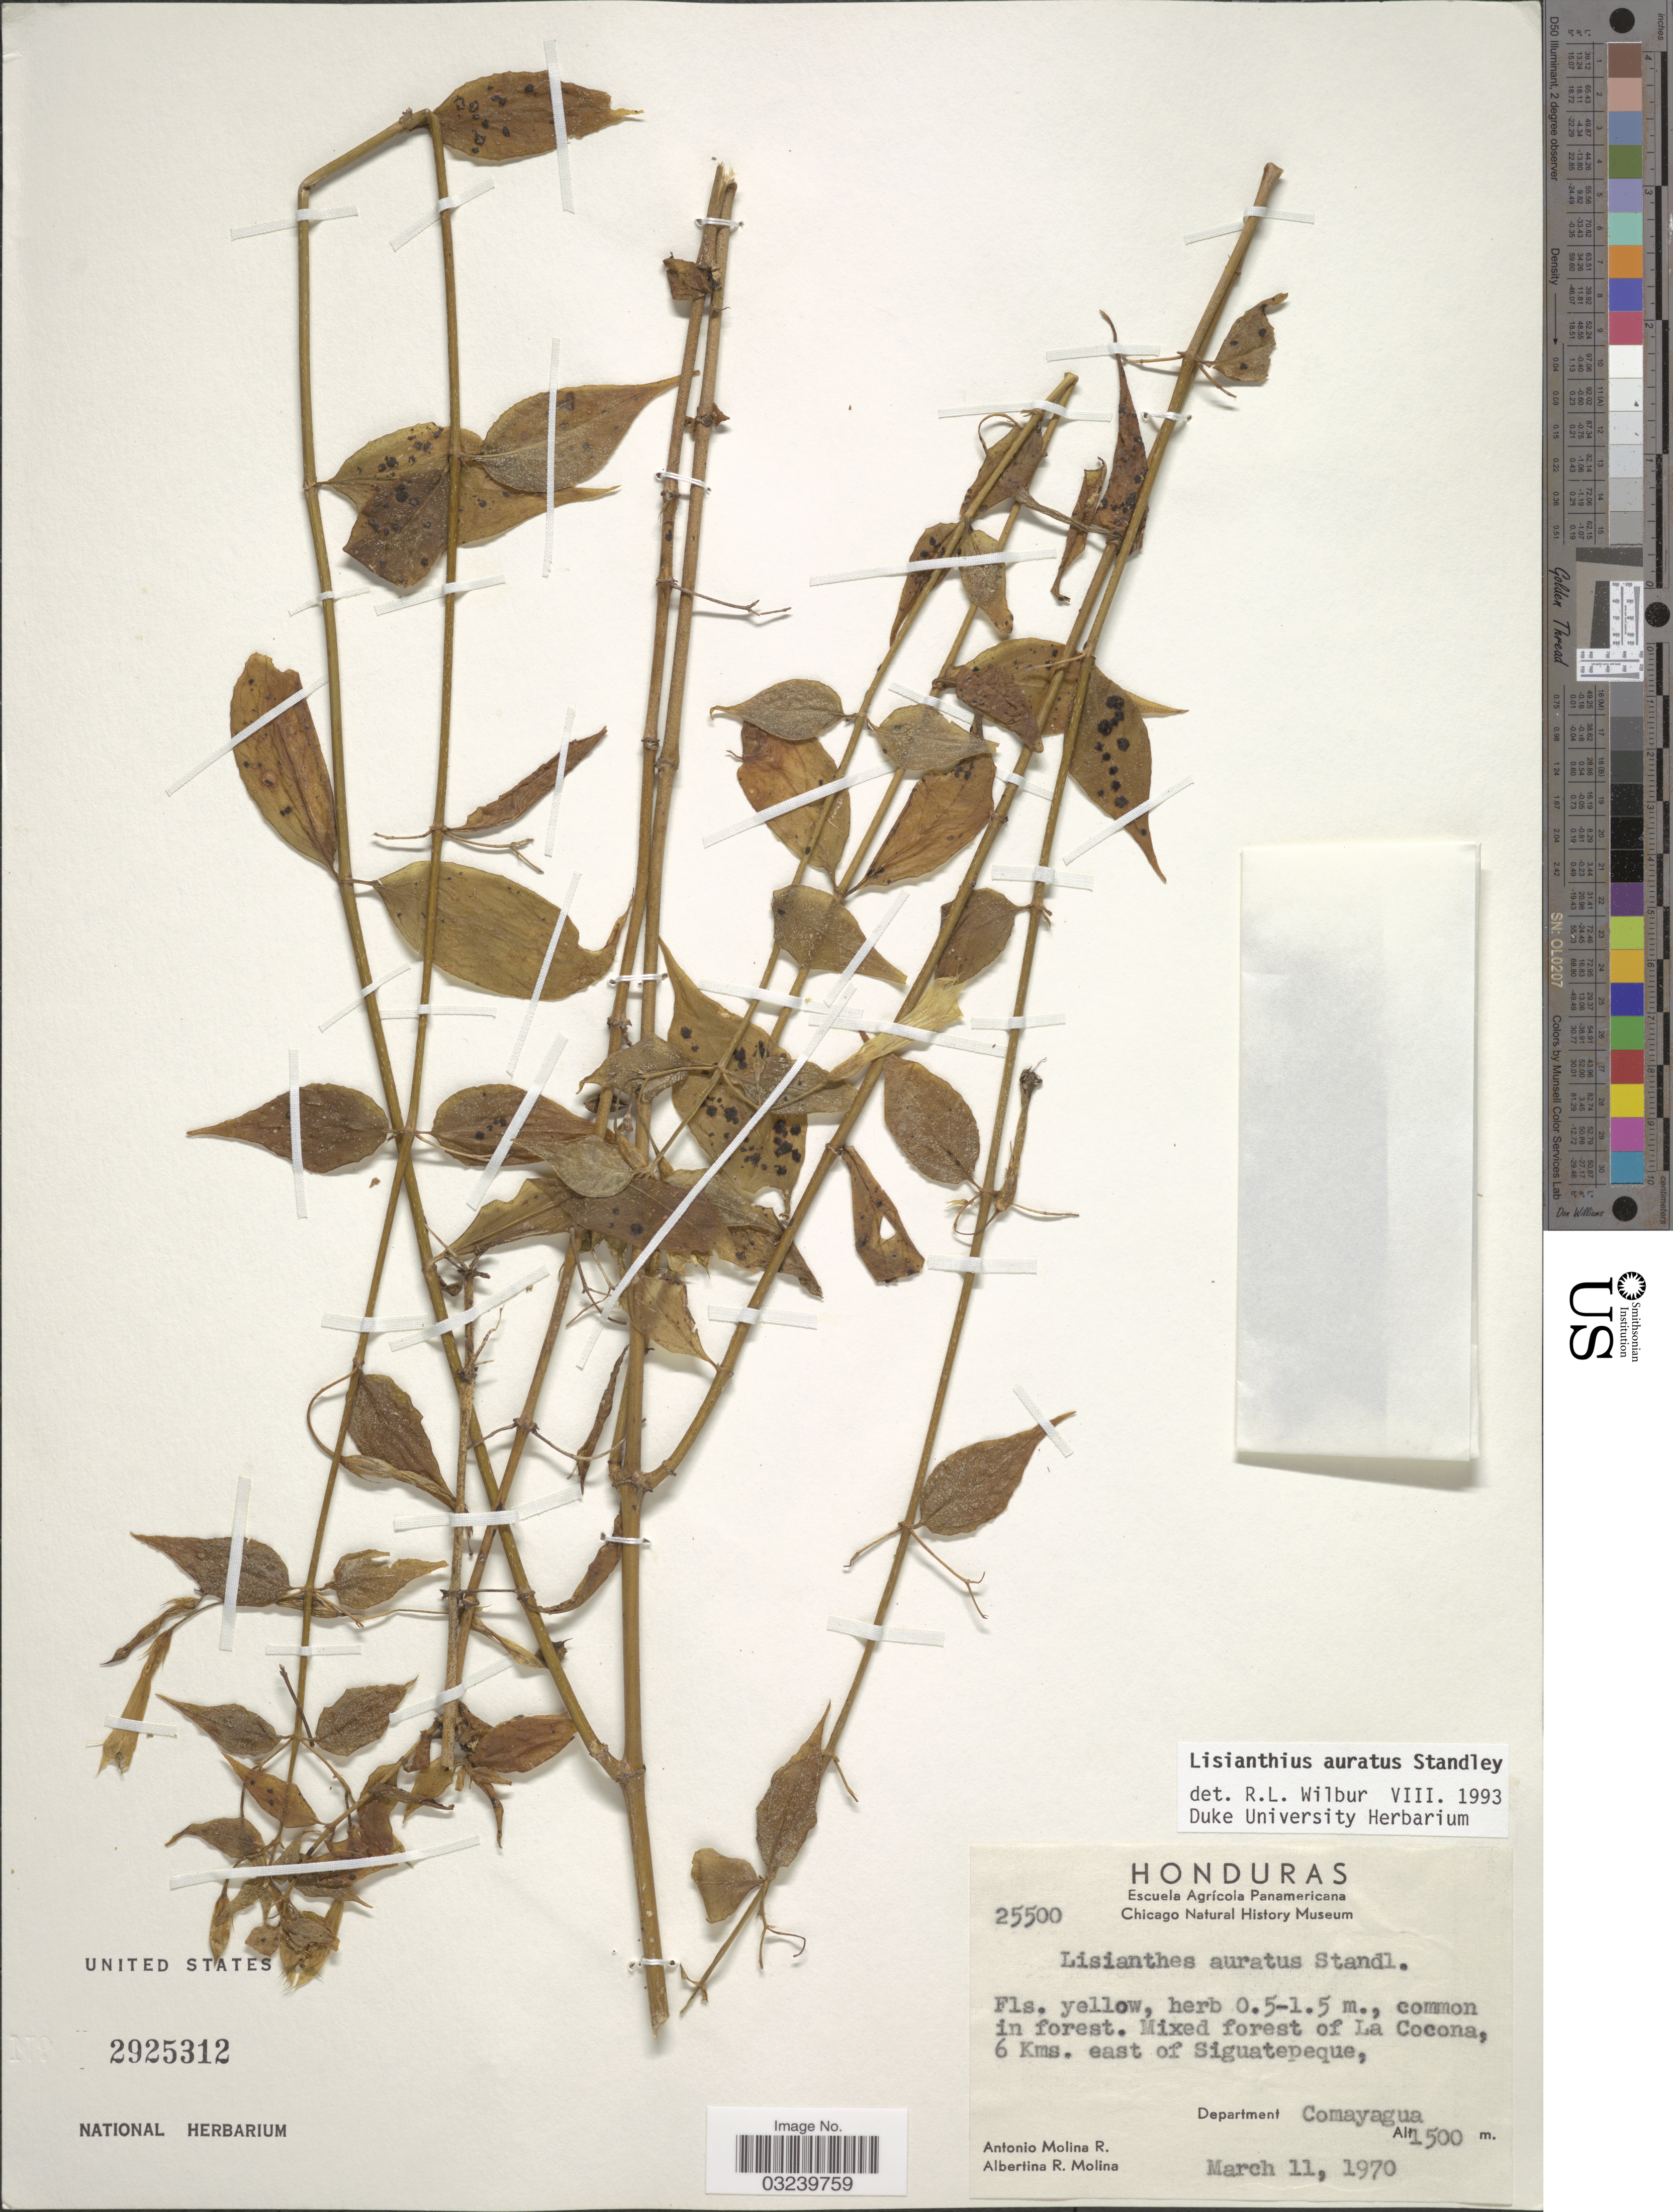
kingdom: Plantae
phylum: Tracheophyta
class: Magnoliopsida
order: Gentianales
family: Gentianaceae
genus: Lisianthius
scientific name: Lisianthius auratus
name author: Standl.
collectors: A. Molina R. & A. R. Molina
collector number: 25500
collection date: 1970-03-11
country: Honduras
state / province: Comayagua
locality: Mixed forest of La Cocona, 6 Kms. east of Siguatepeque, Department Comayagua.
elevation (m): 1500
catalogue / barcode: US 2925312